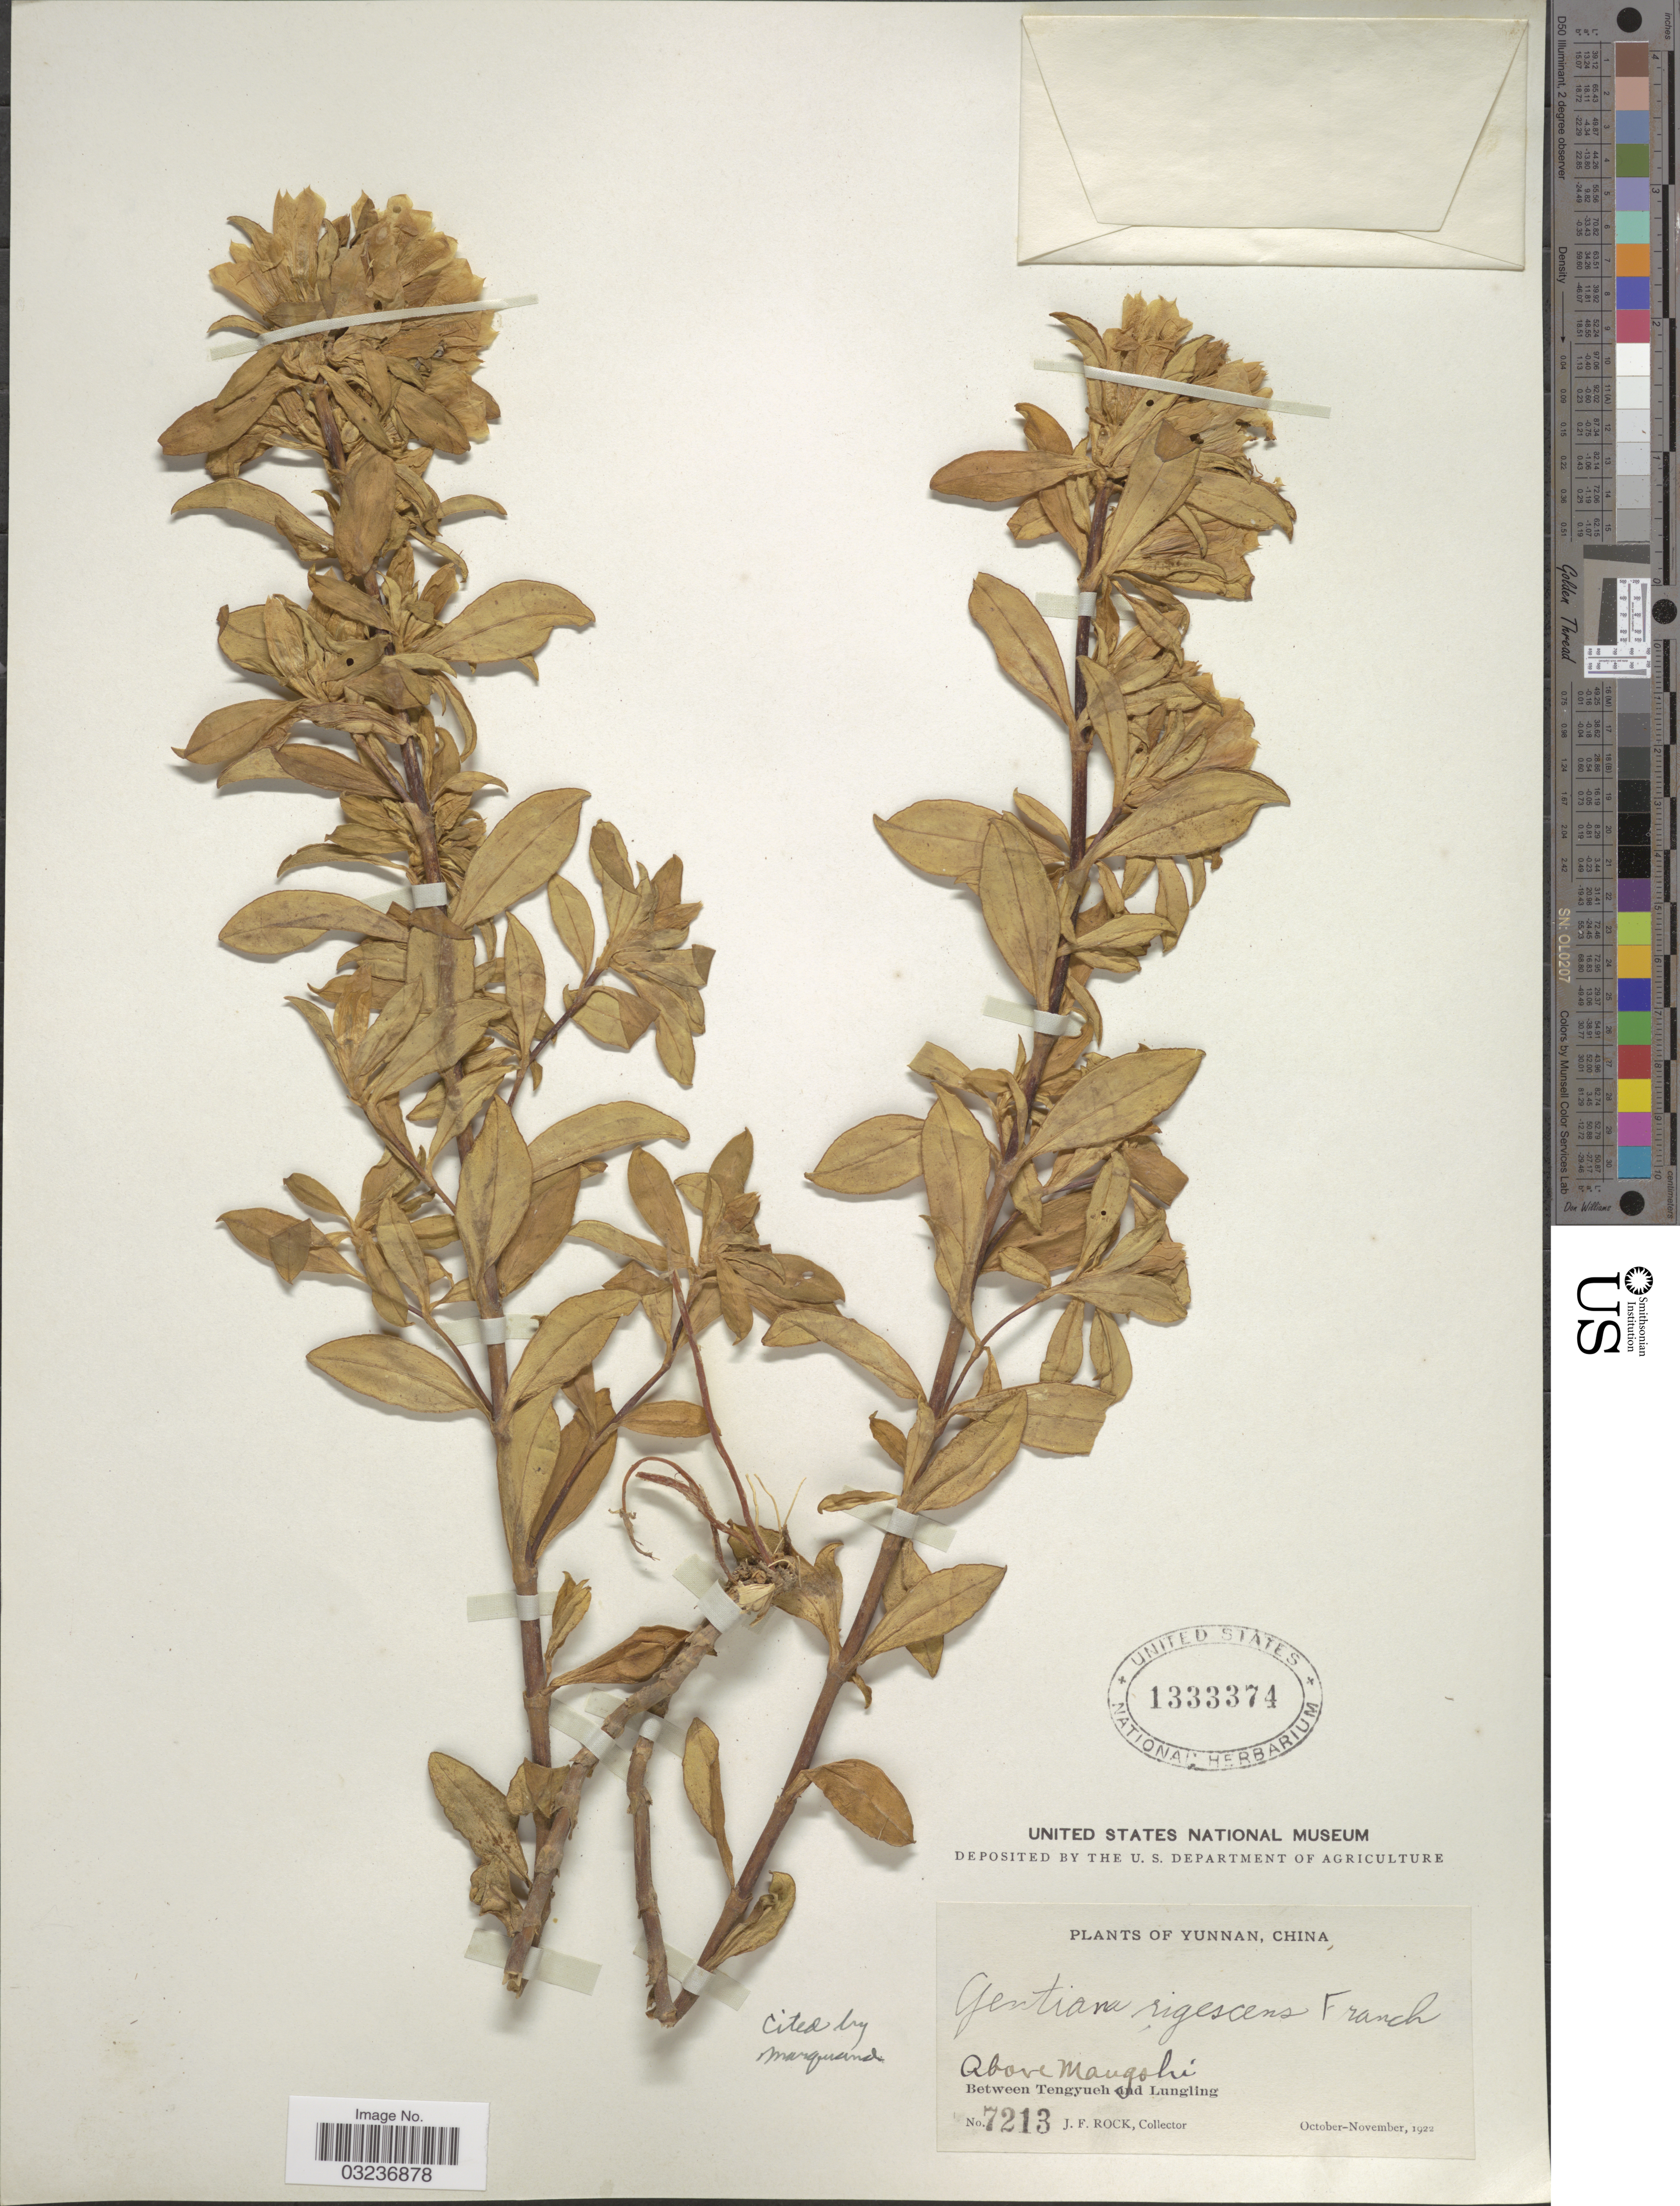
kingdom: Plantae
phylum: Tracheophyta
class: Magnoliopsida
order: Gentianales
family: Gentianaceae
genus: Gentiana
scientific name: Gentiana rigescens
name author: Franch. ex Hemsl.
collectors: J. Rock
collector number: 7213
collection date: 1922-10/1922-11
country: China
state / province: Yunnan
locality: Above Mangshi, Between Tengyueh and Lungling.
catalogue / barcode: US 1333374